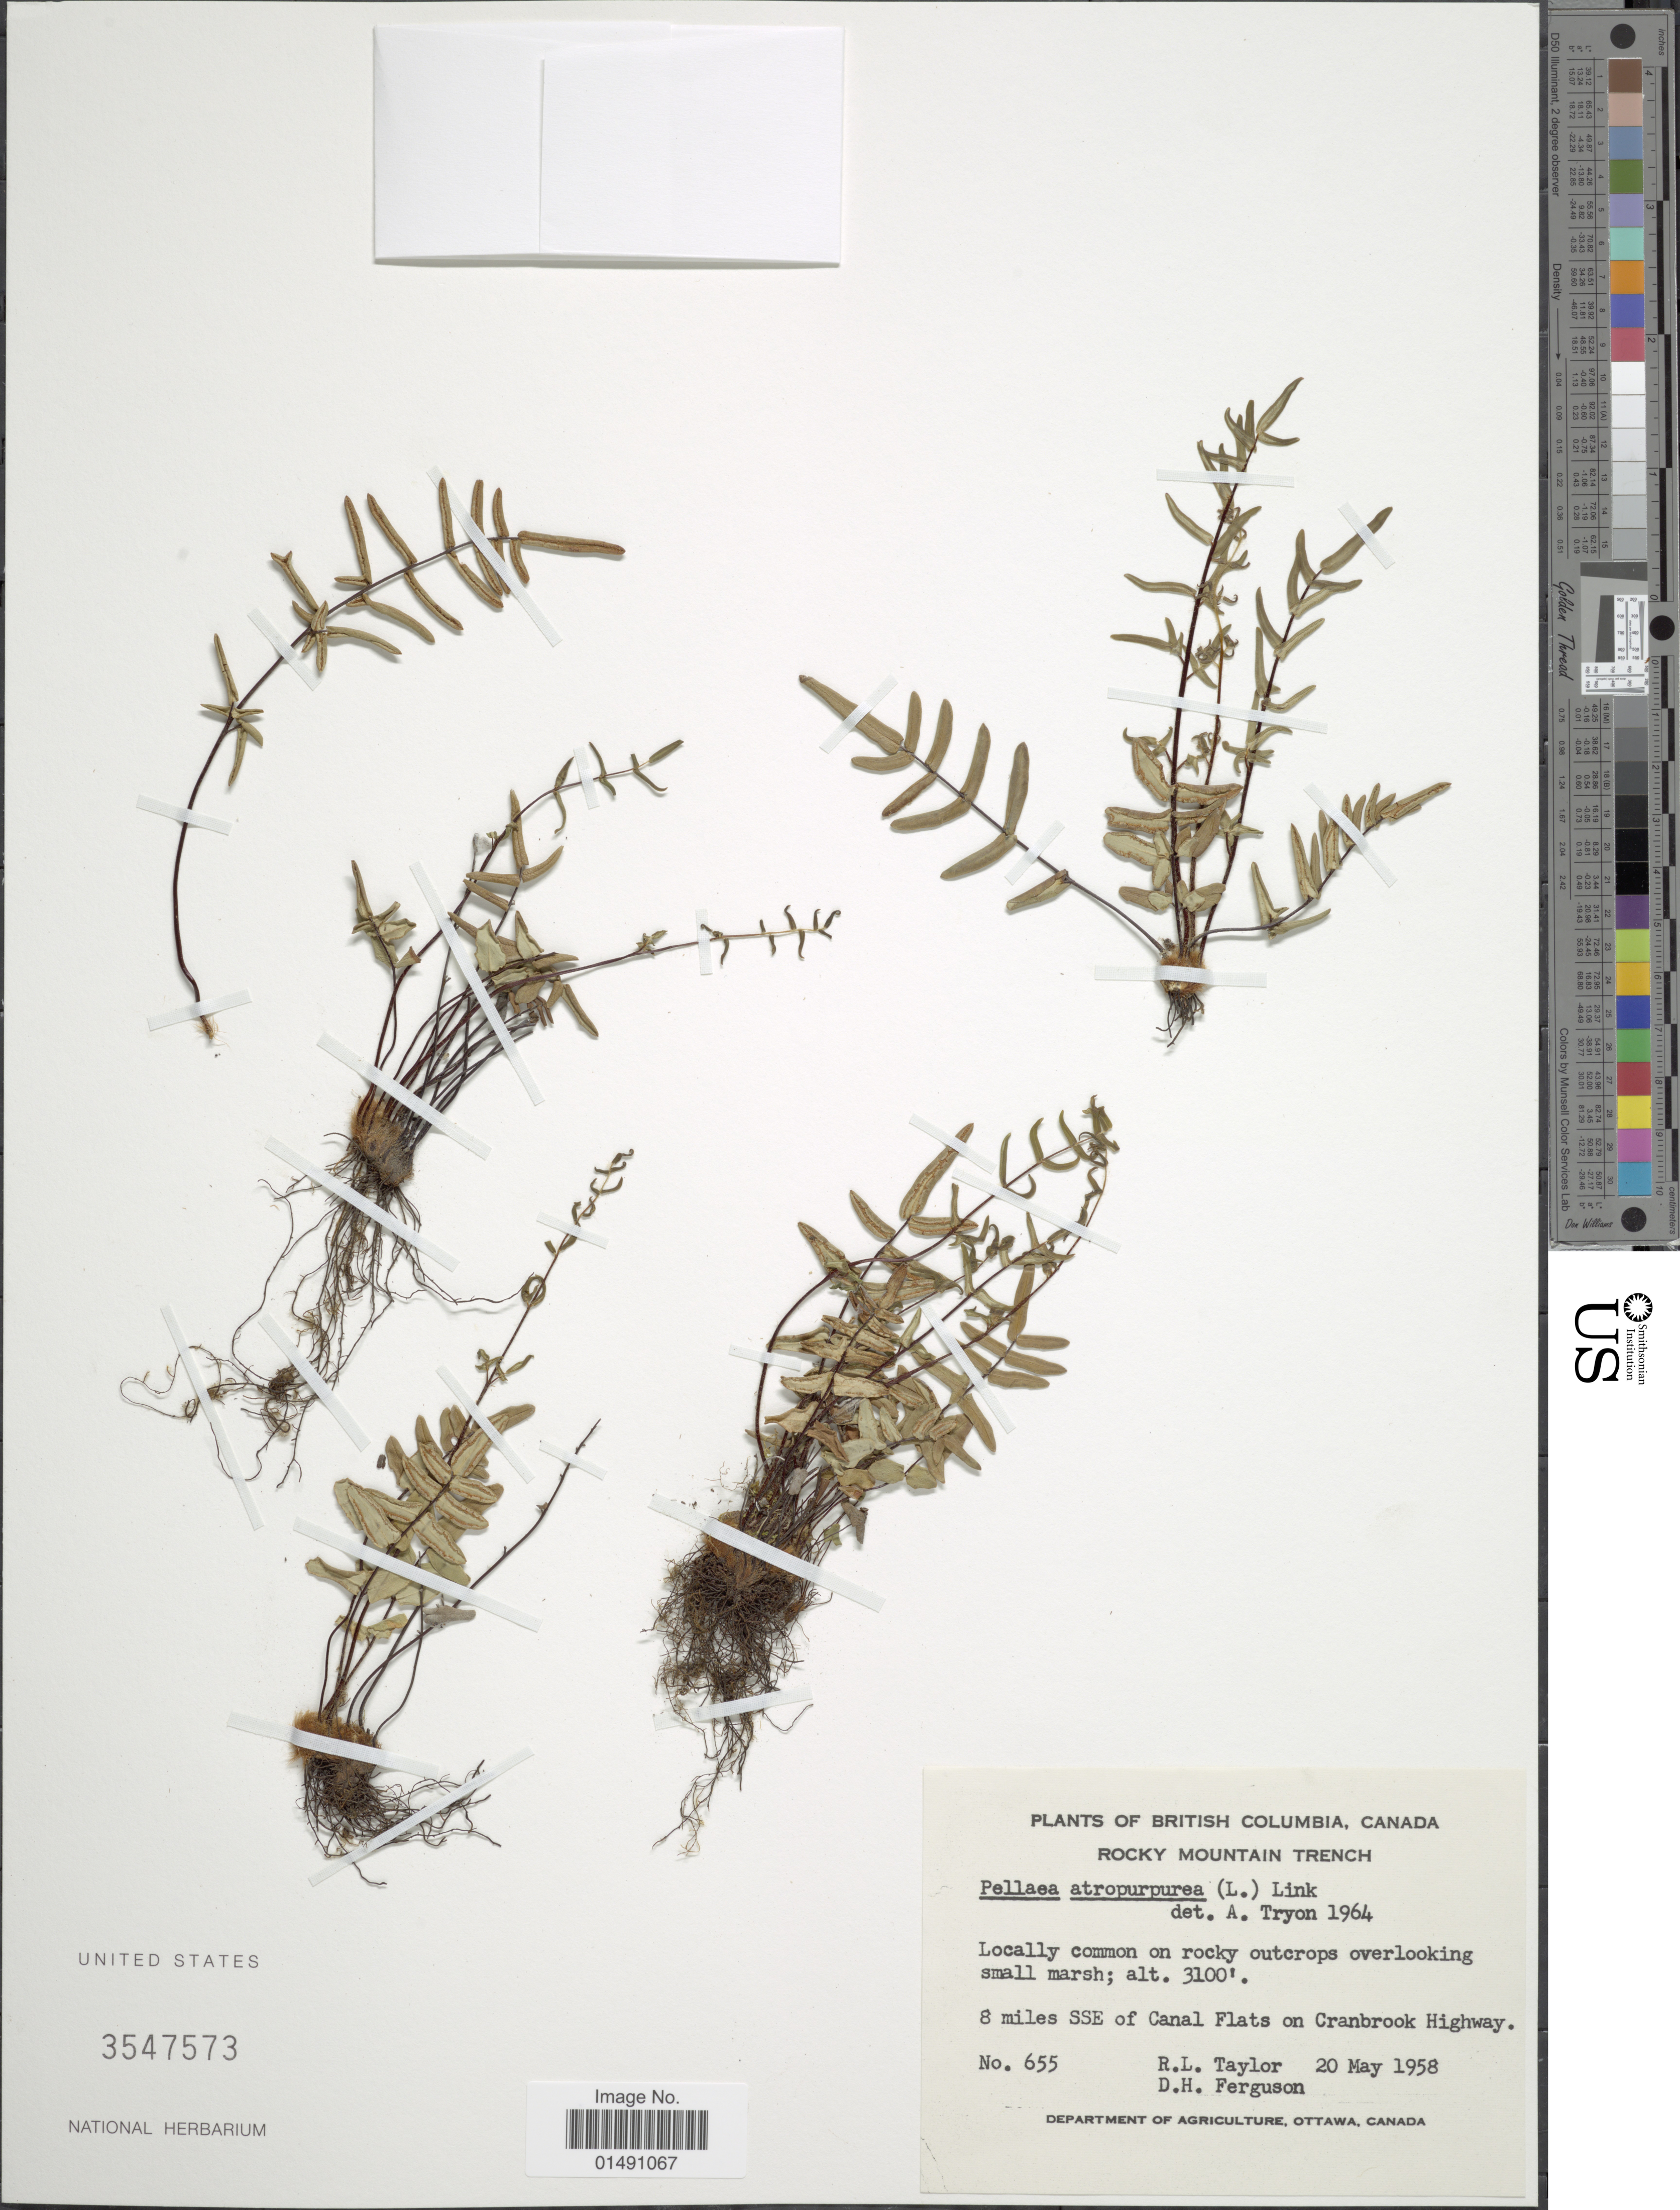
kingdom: Plantae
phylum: Tracheophyta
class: Polypodiopsida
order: Polypodiales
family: Pteridaceae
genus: Pellaea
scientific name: Pellaea atropurpurea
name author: (L.) Link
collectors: R. Taylor & D. Ferguson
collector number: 655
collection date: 1958-05-20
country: Canada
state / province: British Columbia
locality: Rocky Mountain Trench, 8 miles SSE of Canal Flats on Cranbook Highway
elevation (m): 945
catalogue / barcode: US 3547573